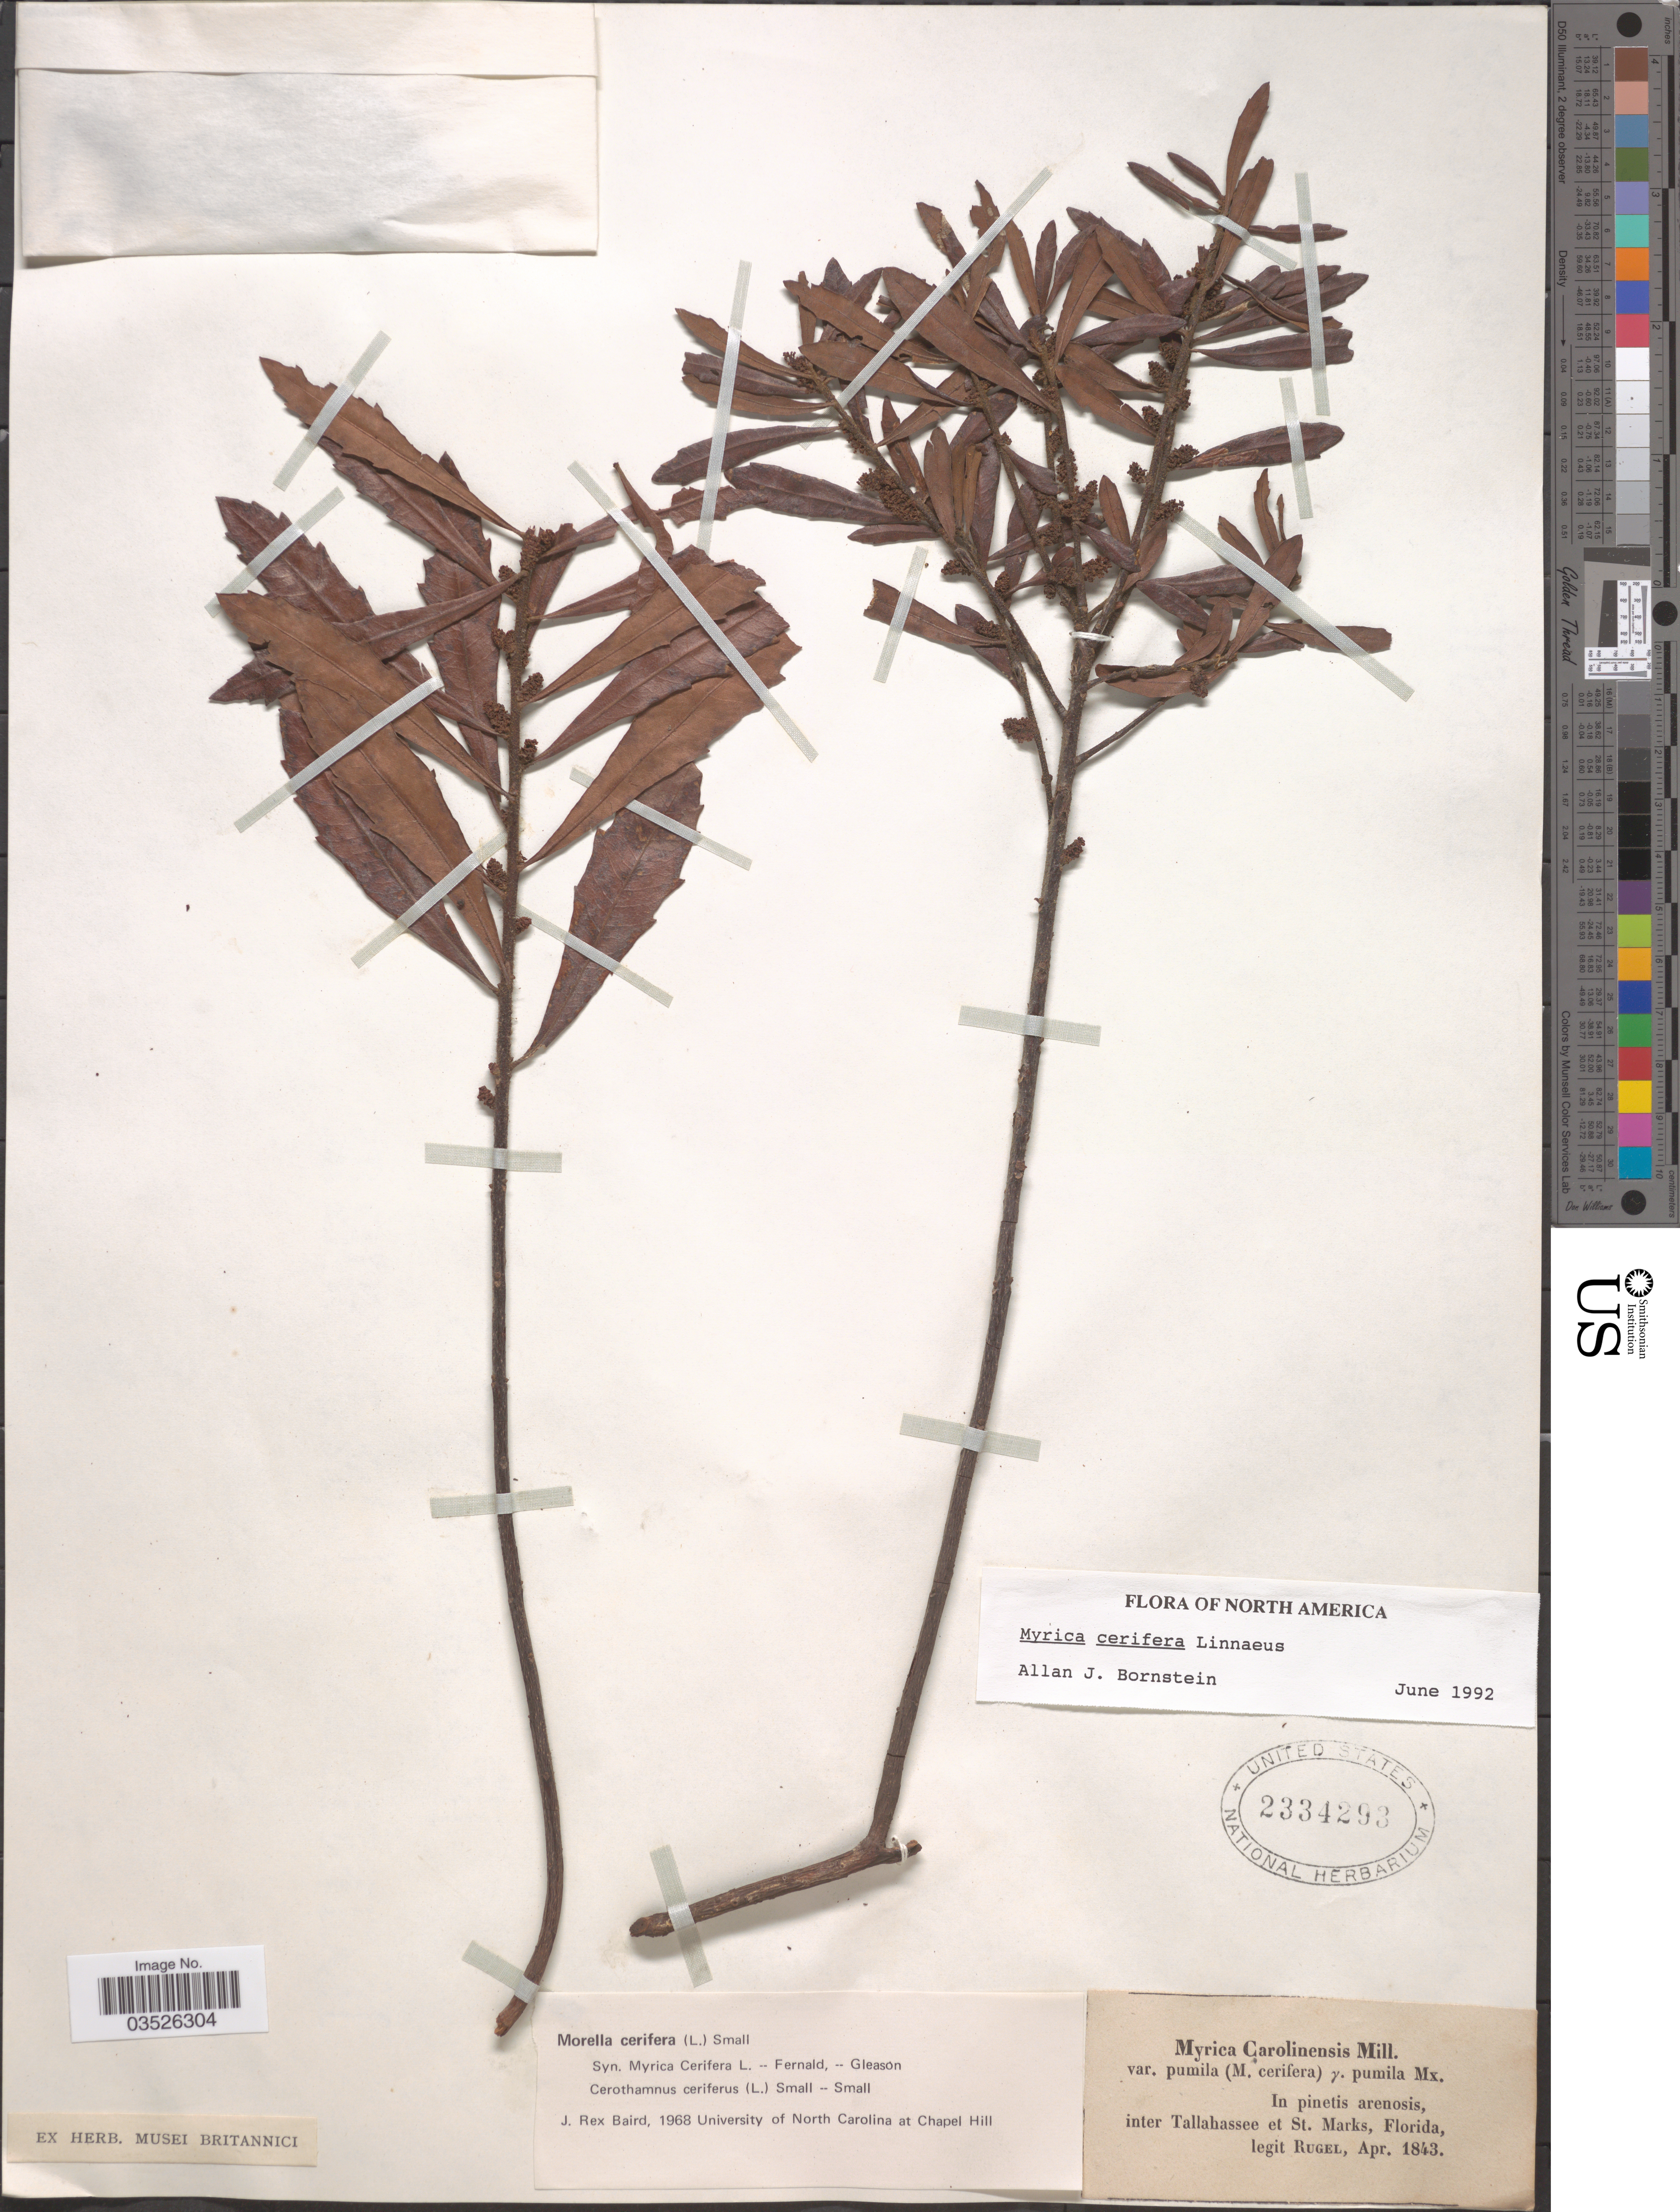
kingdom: Plantae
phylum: Tracheophyta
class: Magnoliopsida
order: Fagales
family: Myricaceae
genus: Morella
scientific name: Morella pumila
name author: (Michx.) Small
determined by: Strong, Mark T., (BOT), Smithsonian Institution - National Museum of Natural History (UNITED STATES)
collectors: Rugel, --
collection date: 1843-04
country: United States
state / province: Florida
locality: Inter Tallahassee et St. Marks.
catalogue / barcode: US 2334293